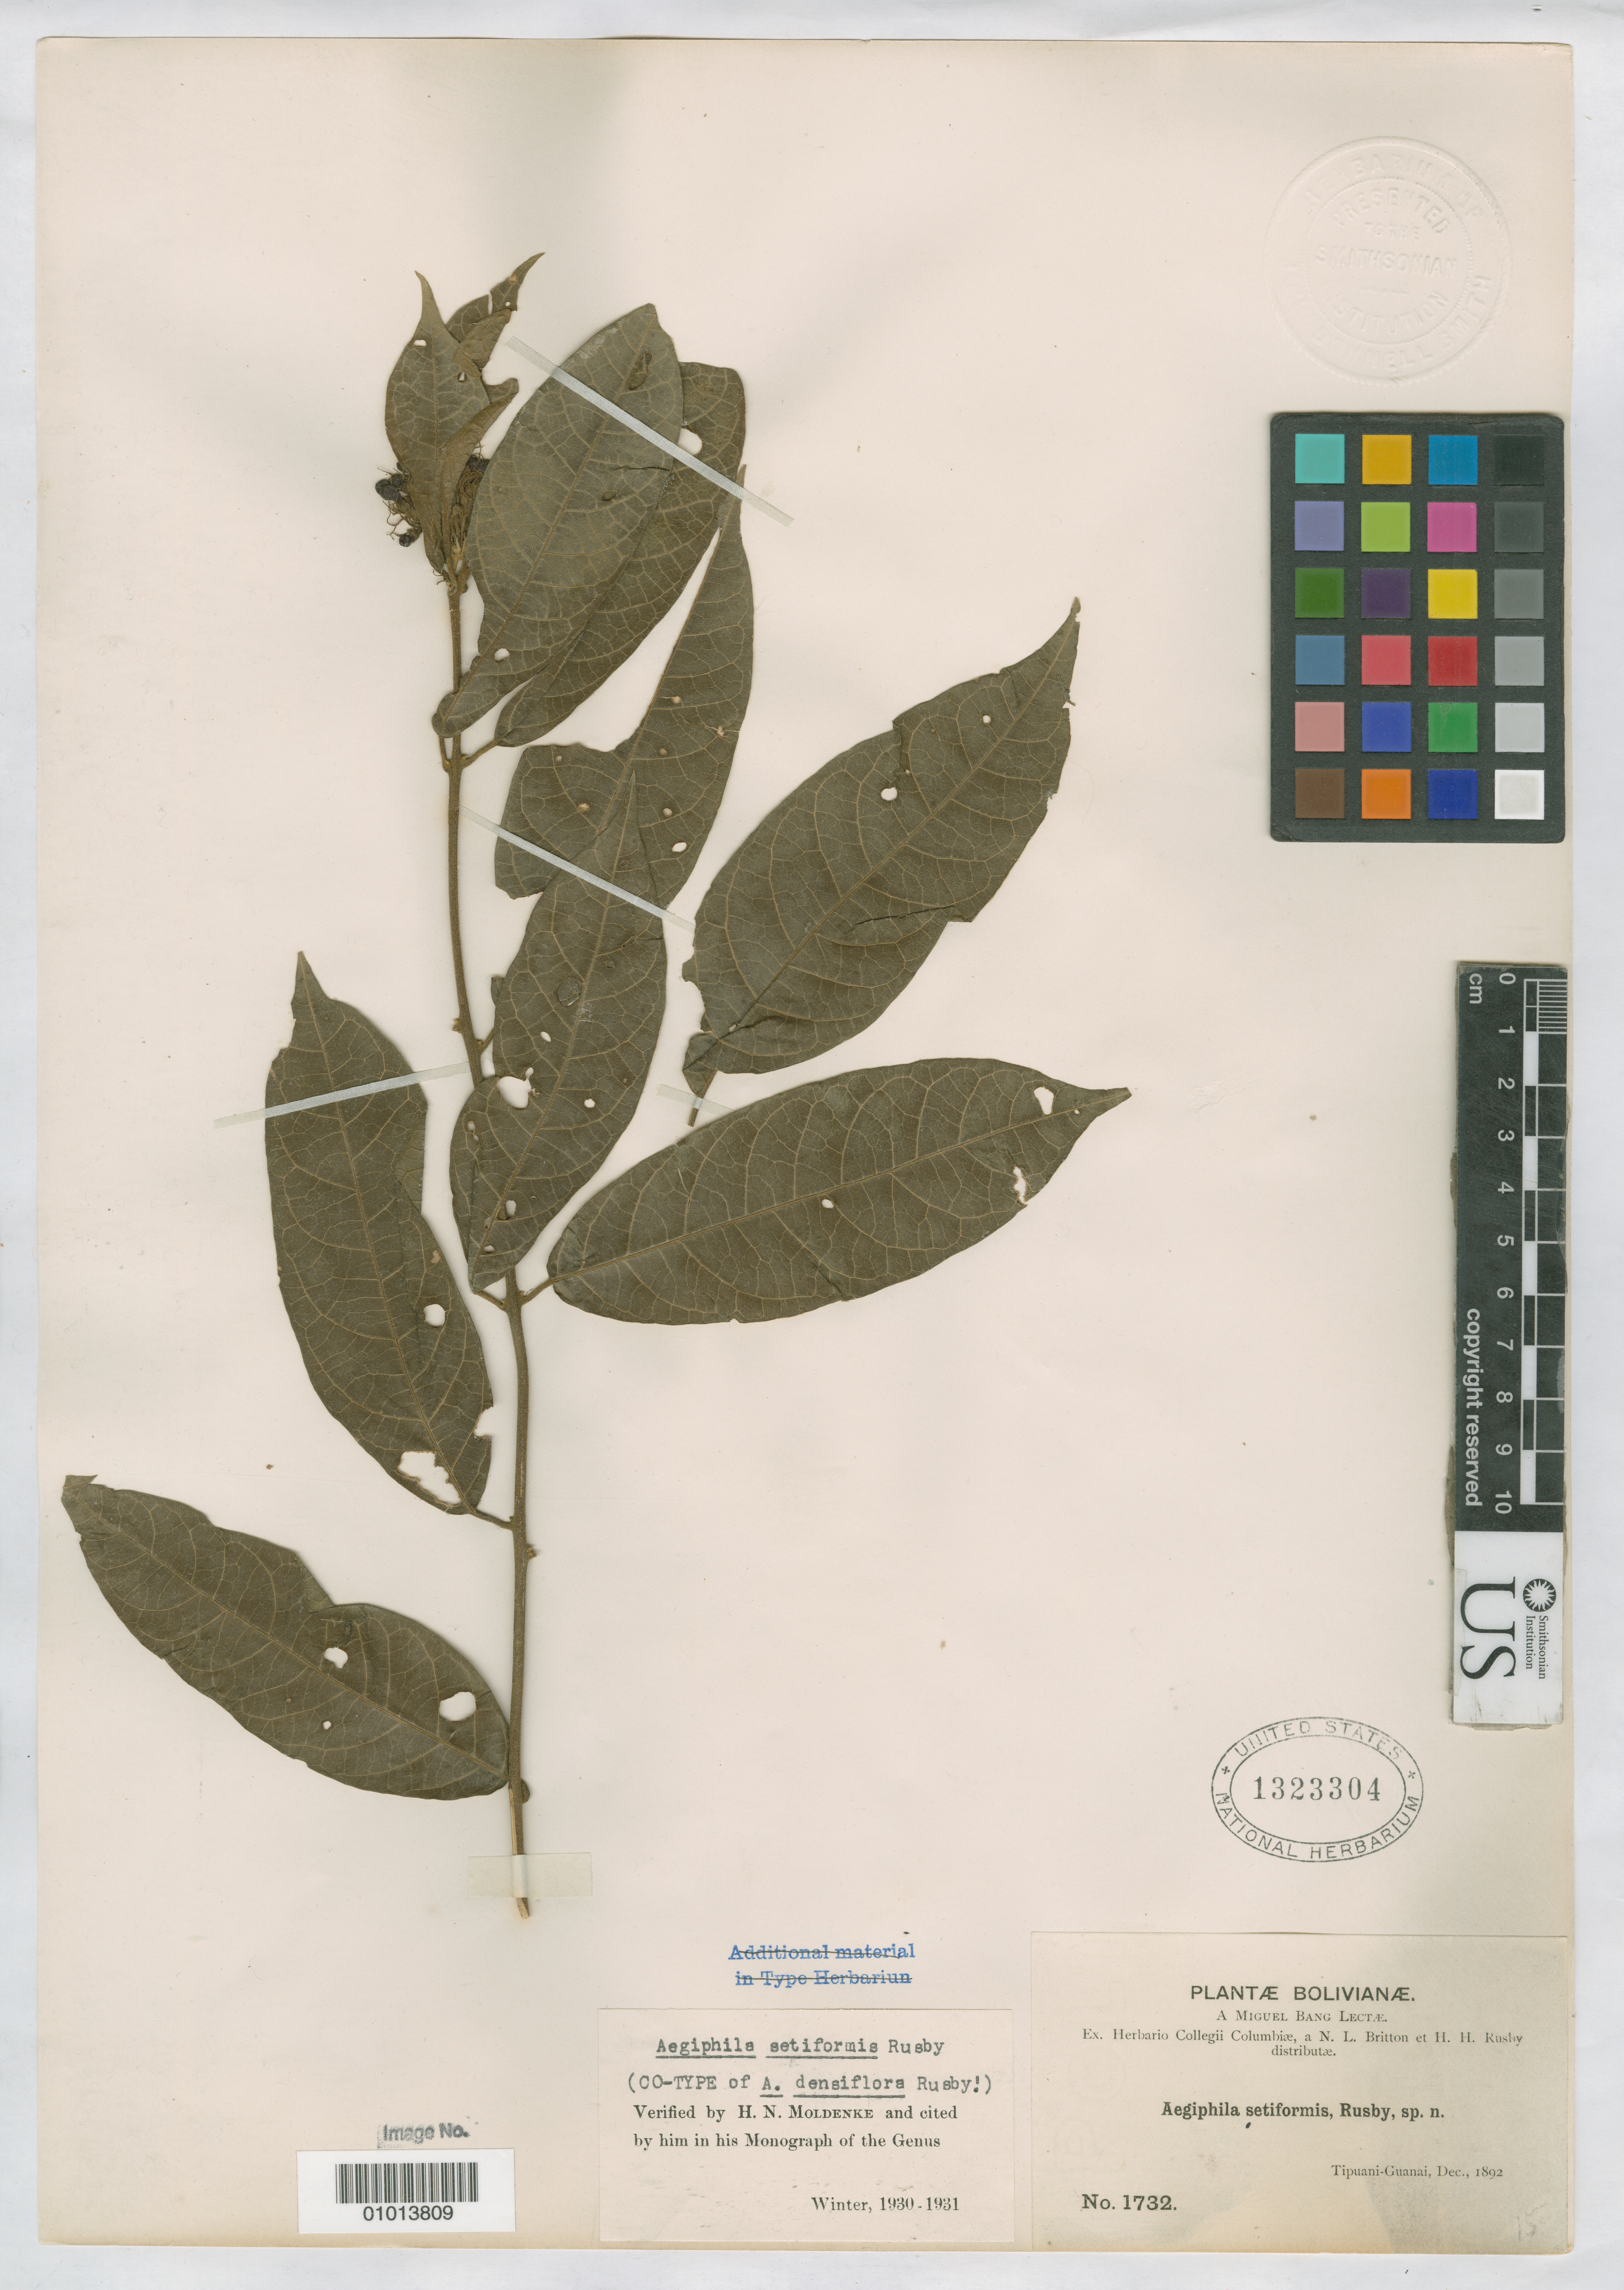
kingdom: Plantae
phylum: Tracheophyta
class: Magnoliopsida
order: Lamiales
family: Lamiaceae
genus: Aegiphila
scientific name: Aegiphila densiflora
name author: Rusby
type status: Isotype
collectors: M. Bang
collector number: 1732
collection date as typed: Dec 1892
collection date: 1892-12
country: Bolivia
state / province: La Paz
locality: Tipuani-Guanai.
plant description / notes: Specimen ex John Donnell Smith herbarium.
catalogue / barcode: US 1323304